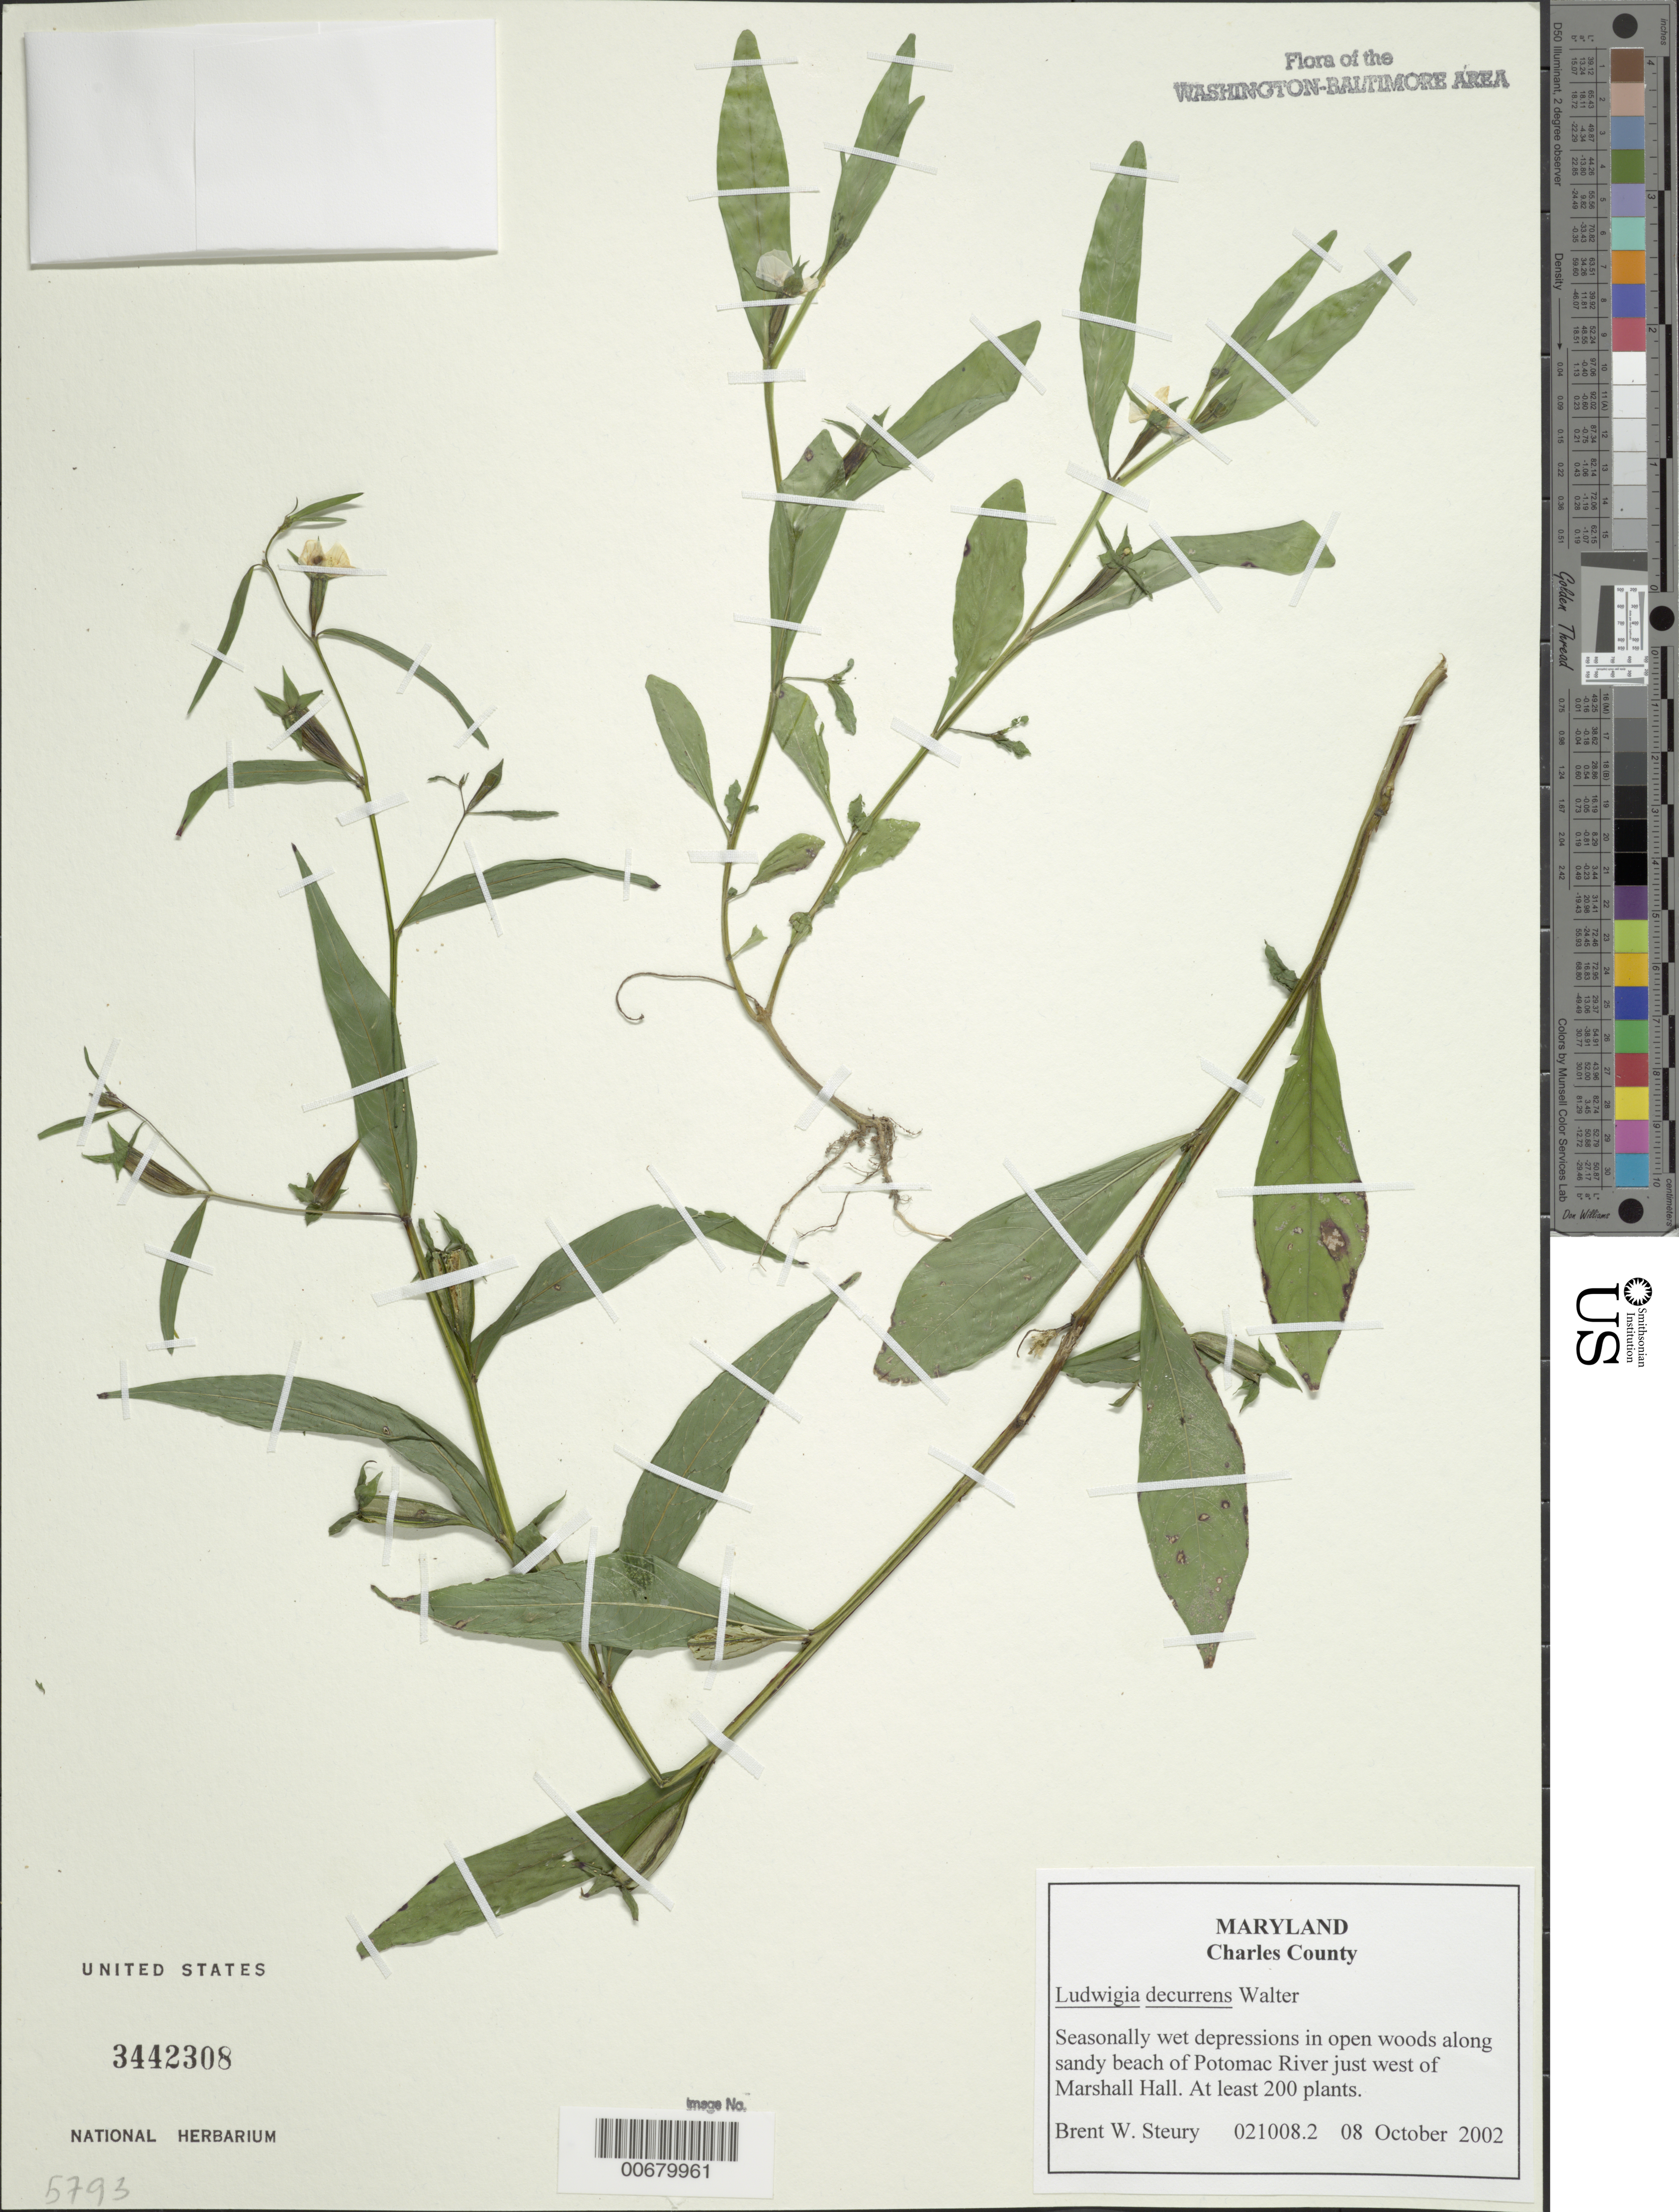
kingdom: Plantae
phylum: Tracheophyta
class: Magnoliopsida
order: Myrtales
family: Onagraceae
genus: Ludwigia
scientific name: Ludwigia decurrens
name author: Walter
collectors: B. Steury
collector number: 021008.2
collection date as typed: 08 October 2002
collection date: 2002-10-08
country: United States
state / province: Maryland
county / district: Charles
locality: Potomac River just west of Marshall Hall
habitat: seasonally wet depressions in open woods along sandy beach of river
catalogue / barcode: US 3442308